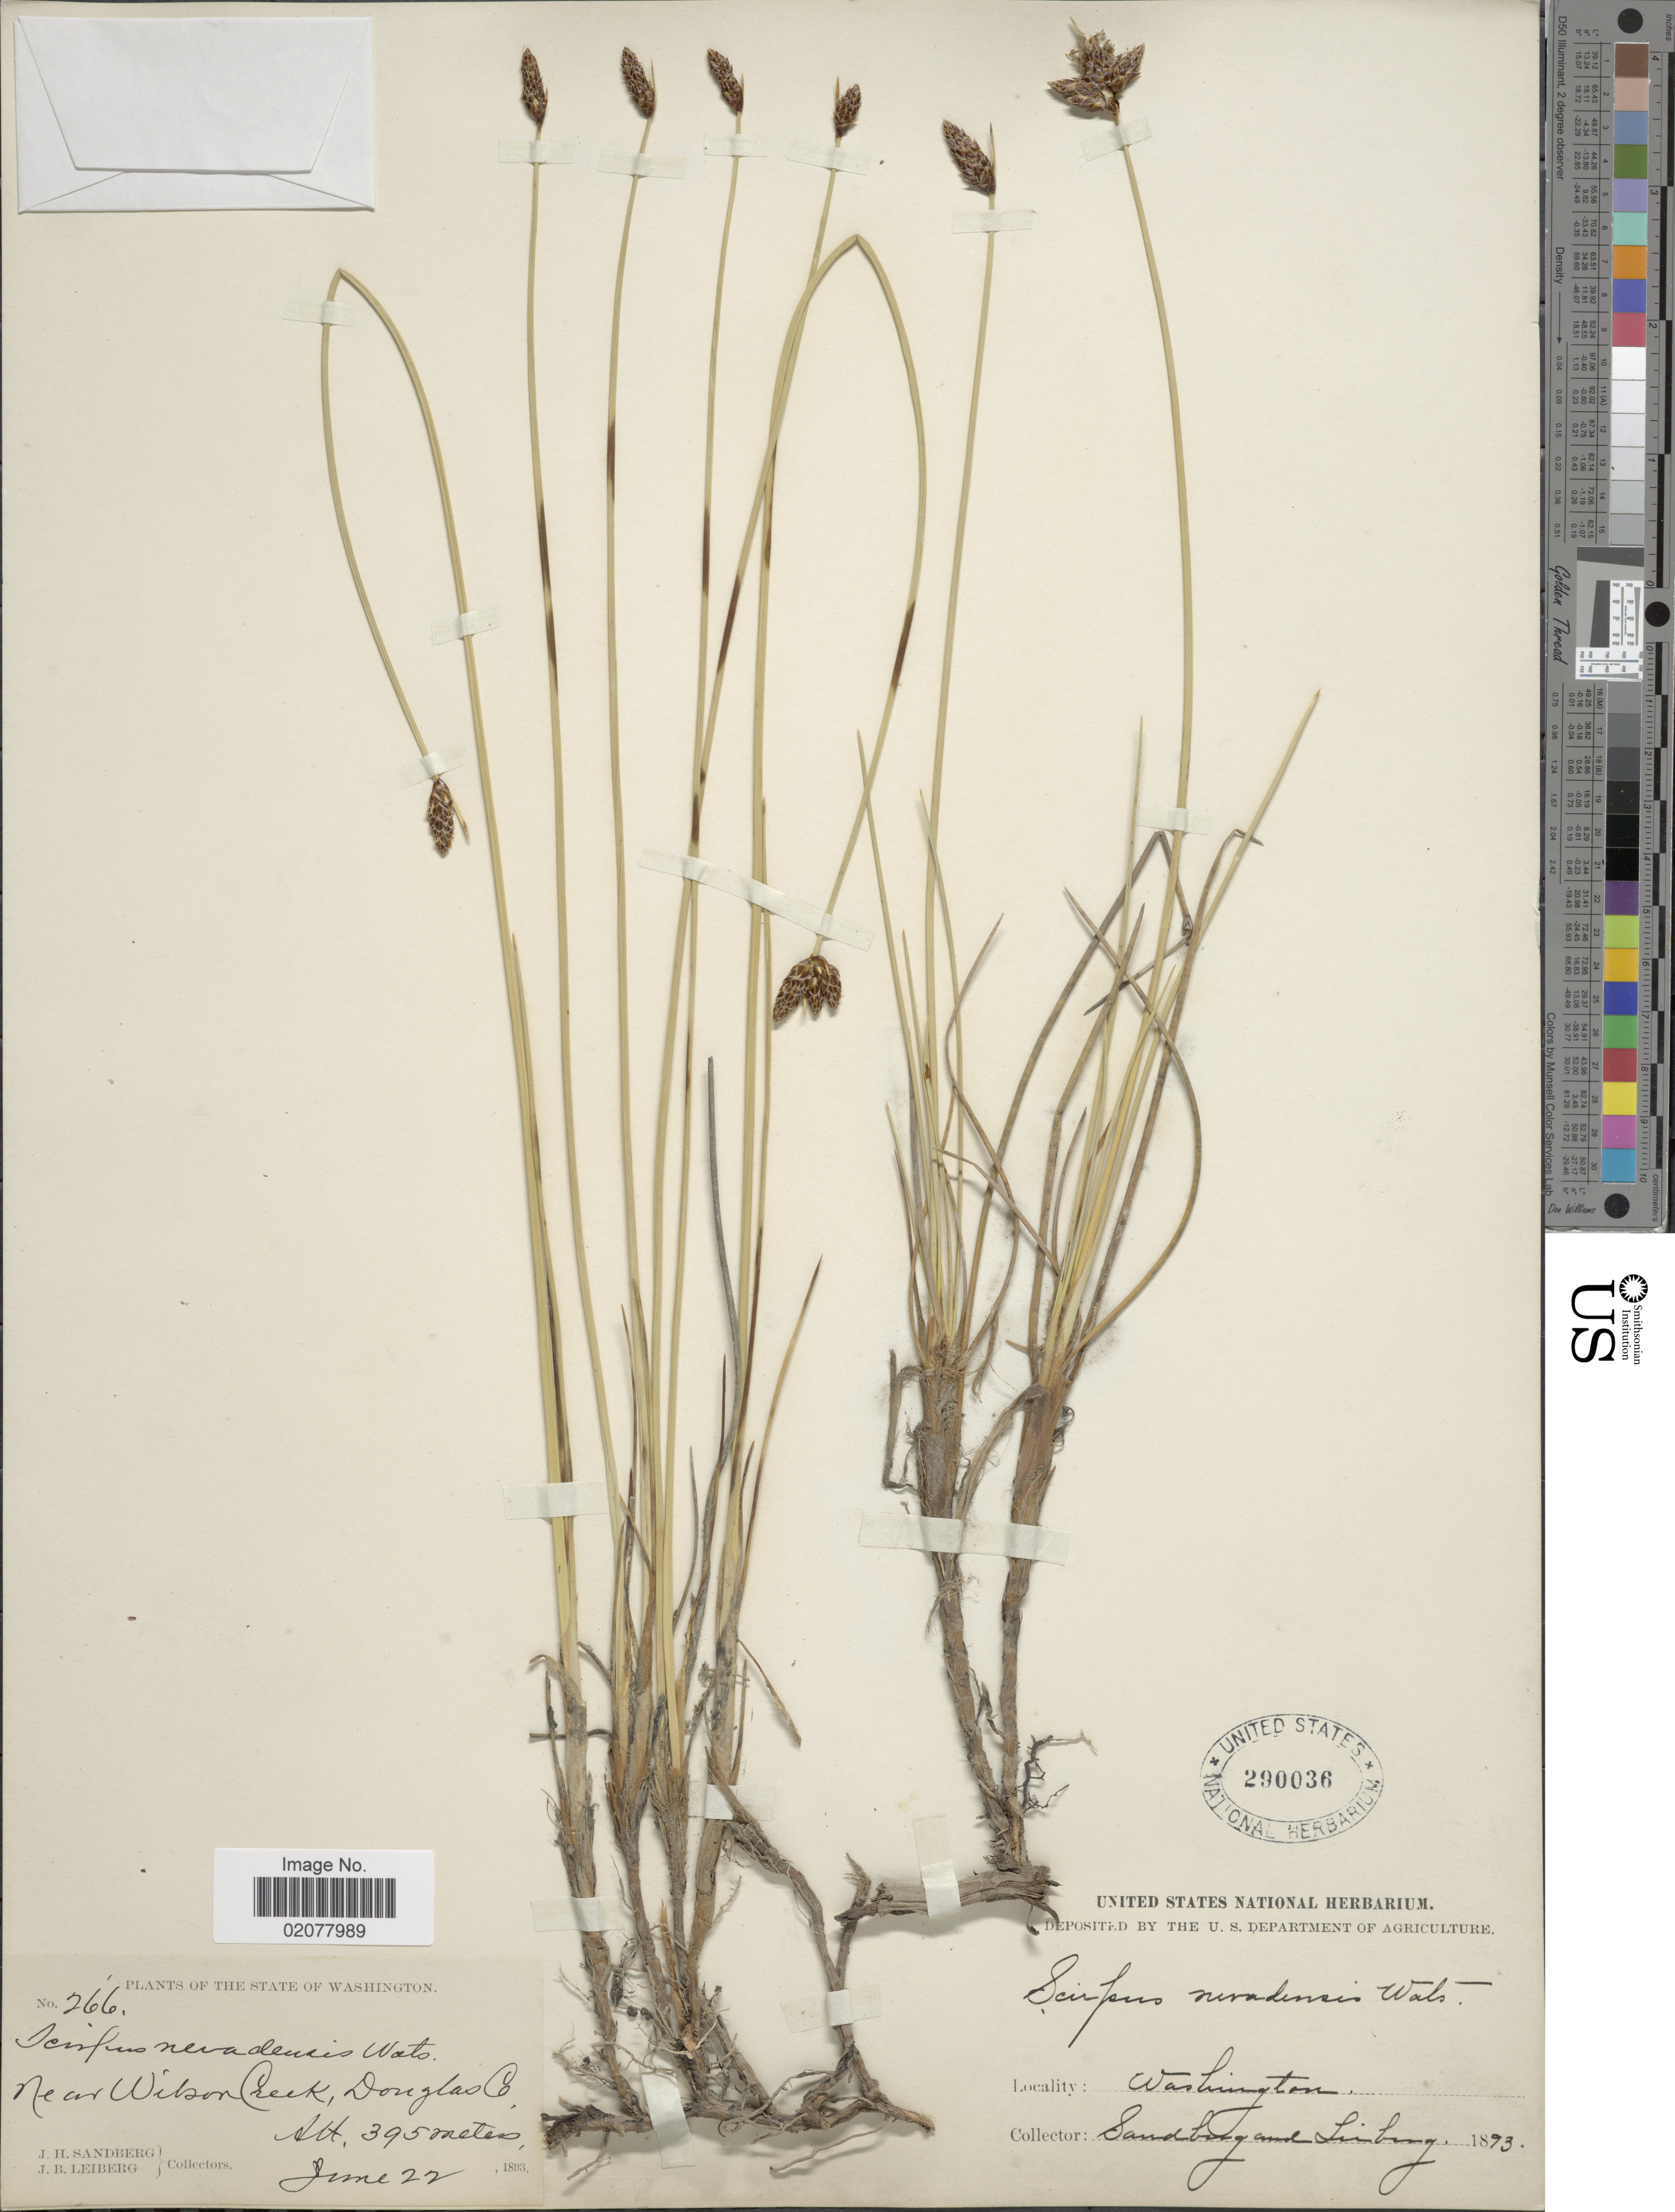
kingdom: Plantae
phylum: Tracheophyta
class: Liliopsida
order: Poales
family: Cyperaceae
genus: Amphiscirpus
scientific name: Amphiscirpus nevadensis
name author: (S. Watson) Oteng-Yeb.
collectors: J. H. Sandberg & J. B. Leiberg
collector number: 266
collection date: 1893-06-22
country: United States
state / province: Washington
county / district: Douglas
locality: State of Washington. Near Wilson Creek, Douglas Co.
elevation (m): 395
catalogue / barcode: US 290036